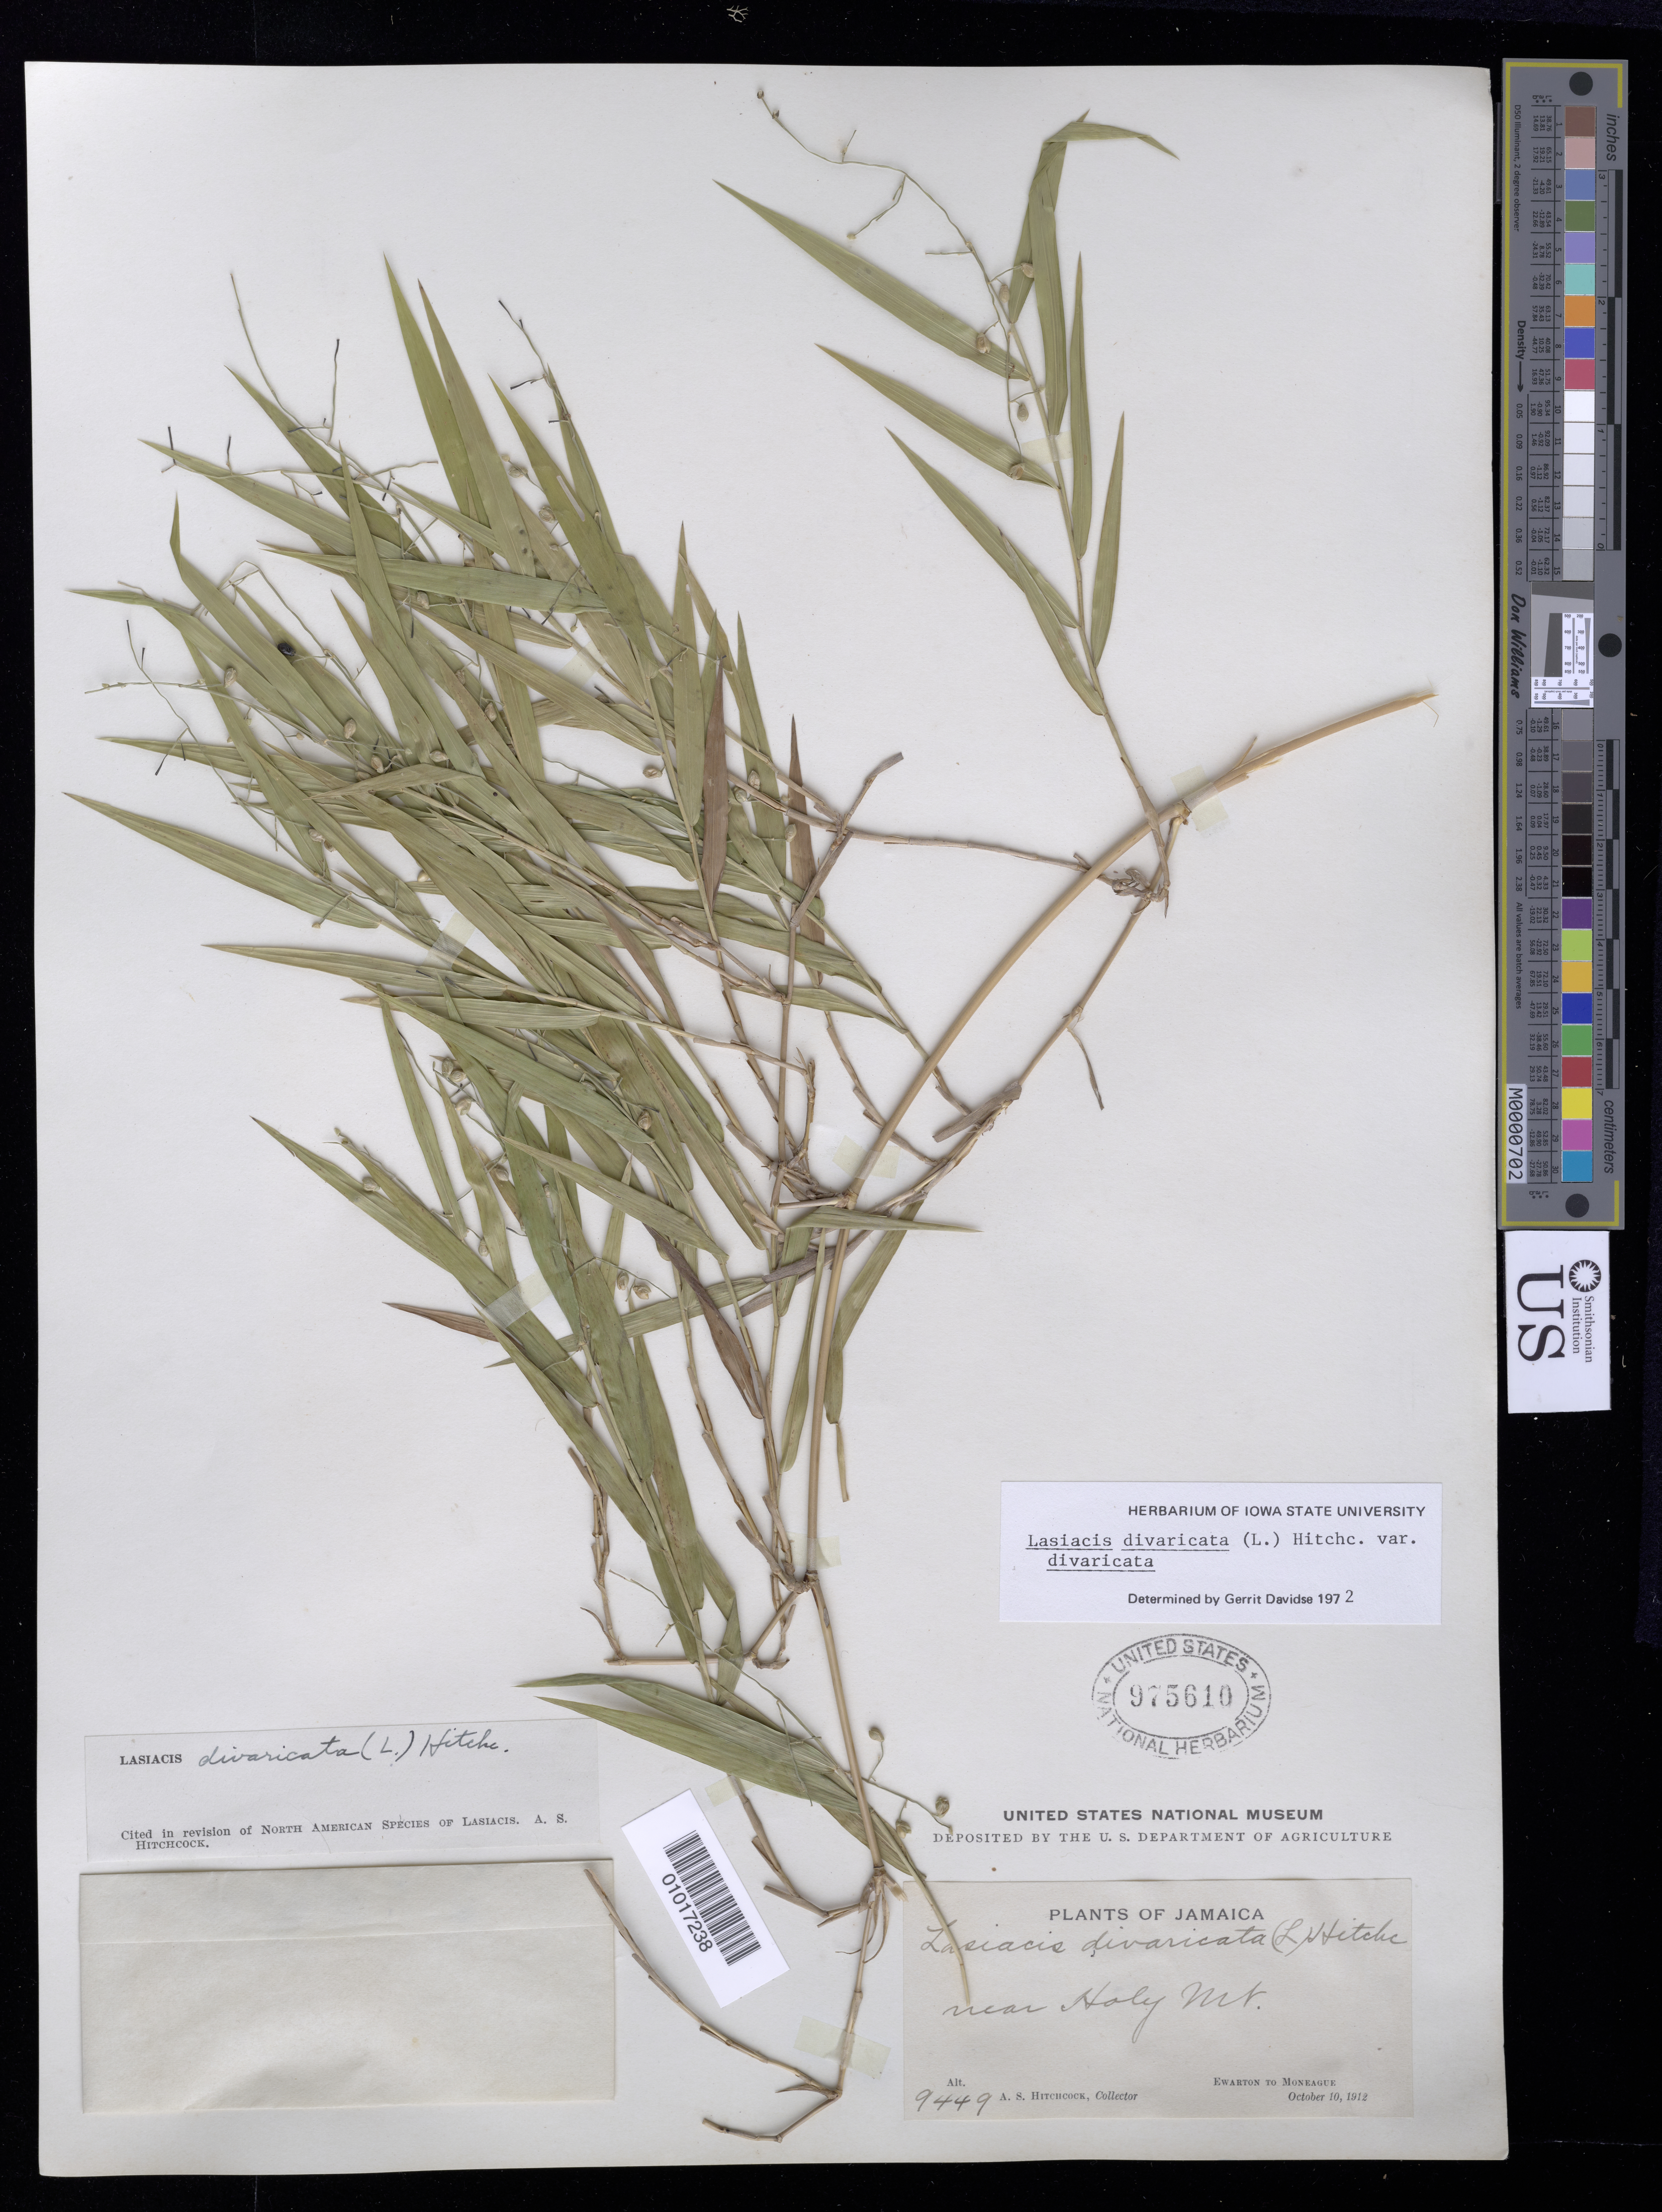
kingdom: Plantae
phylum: Tracheophyta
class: Liliopsida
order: Poales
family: Poaceae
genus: Lasiacis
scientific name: Lasiacis divaricata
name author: (L.) Hitchc.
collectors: A. S. Hitchcock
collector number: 9449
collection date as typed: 10 Oct 1912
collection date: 1912-10-10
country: Jamaica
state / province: Saint Ann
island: Jamaica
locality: Ewarton to Moneague, near Holy Mt.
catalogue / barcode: US 975610